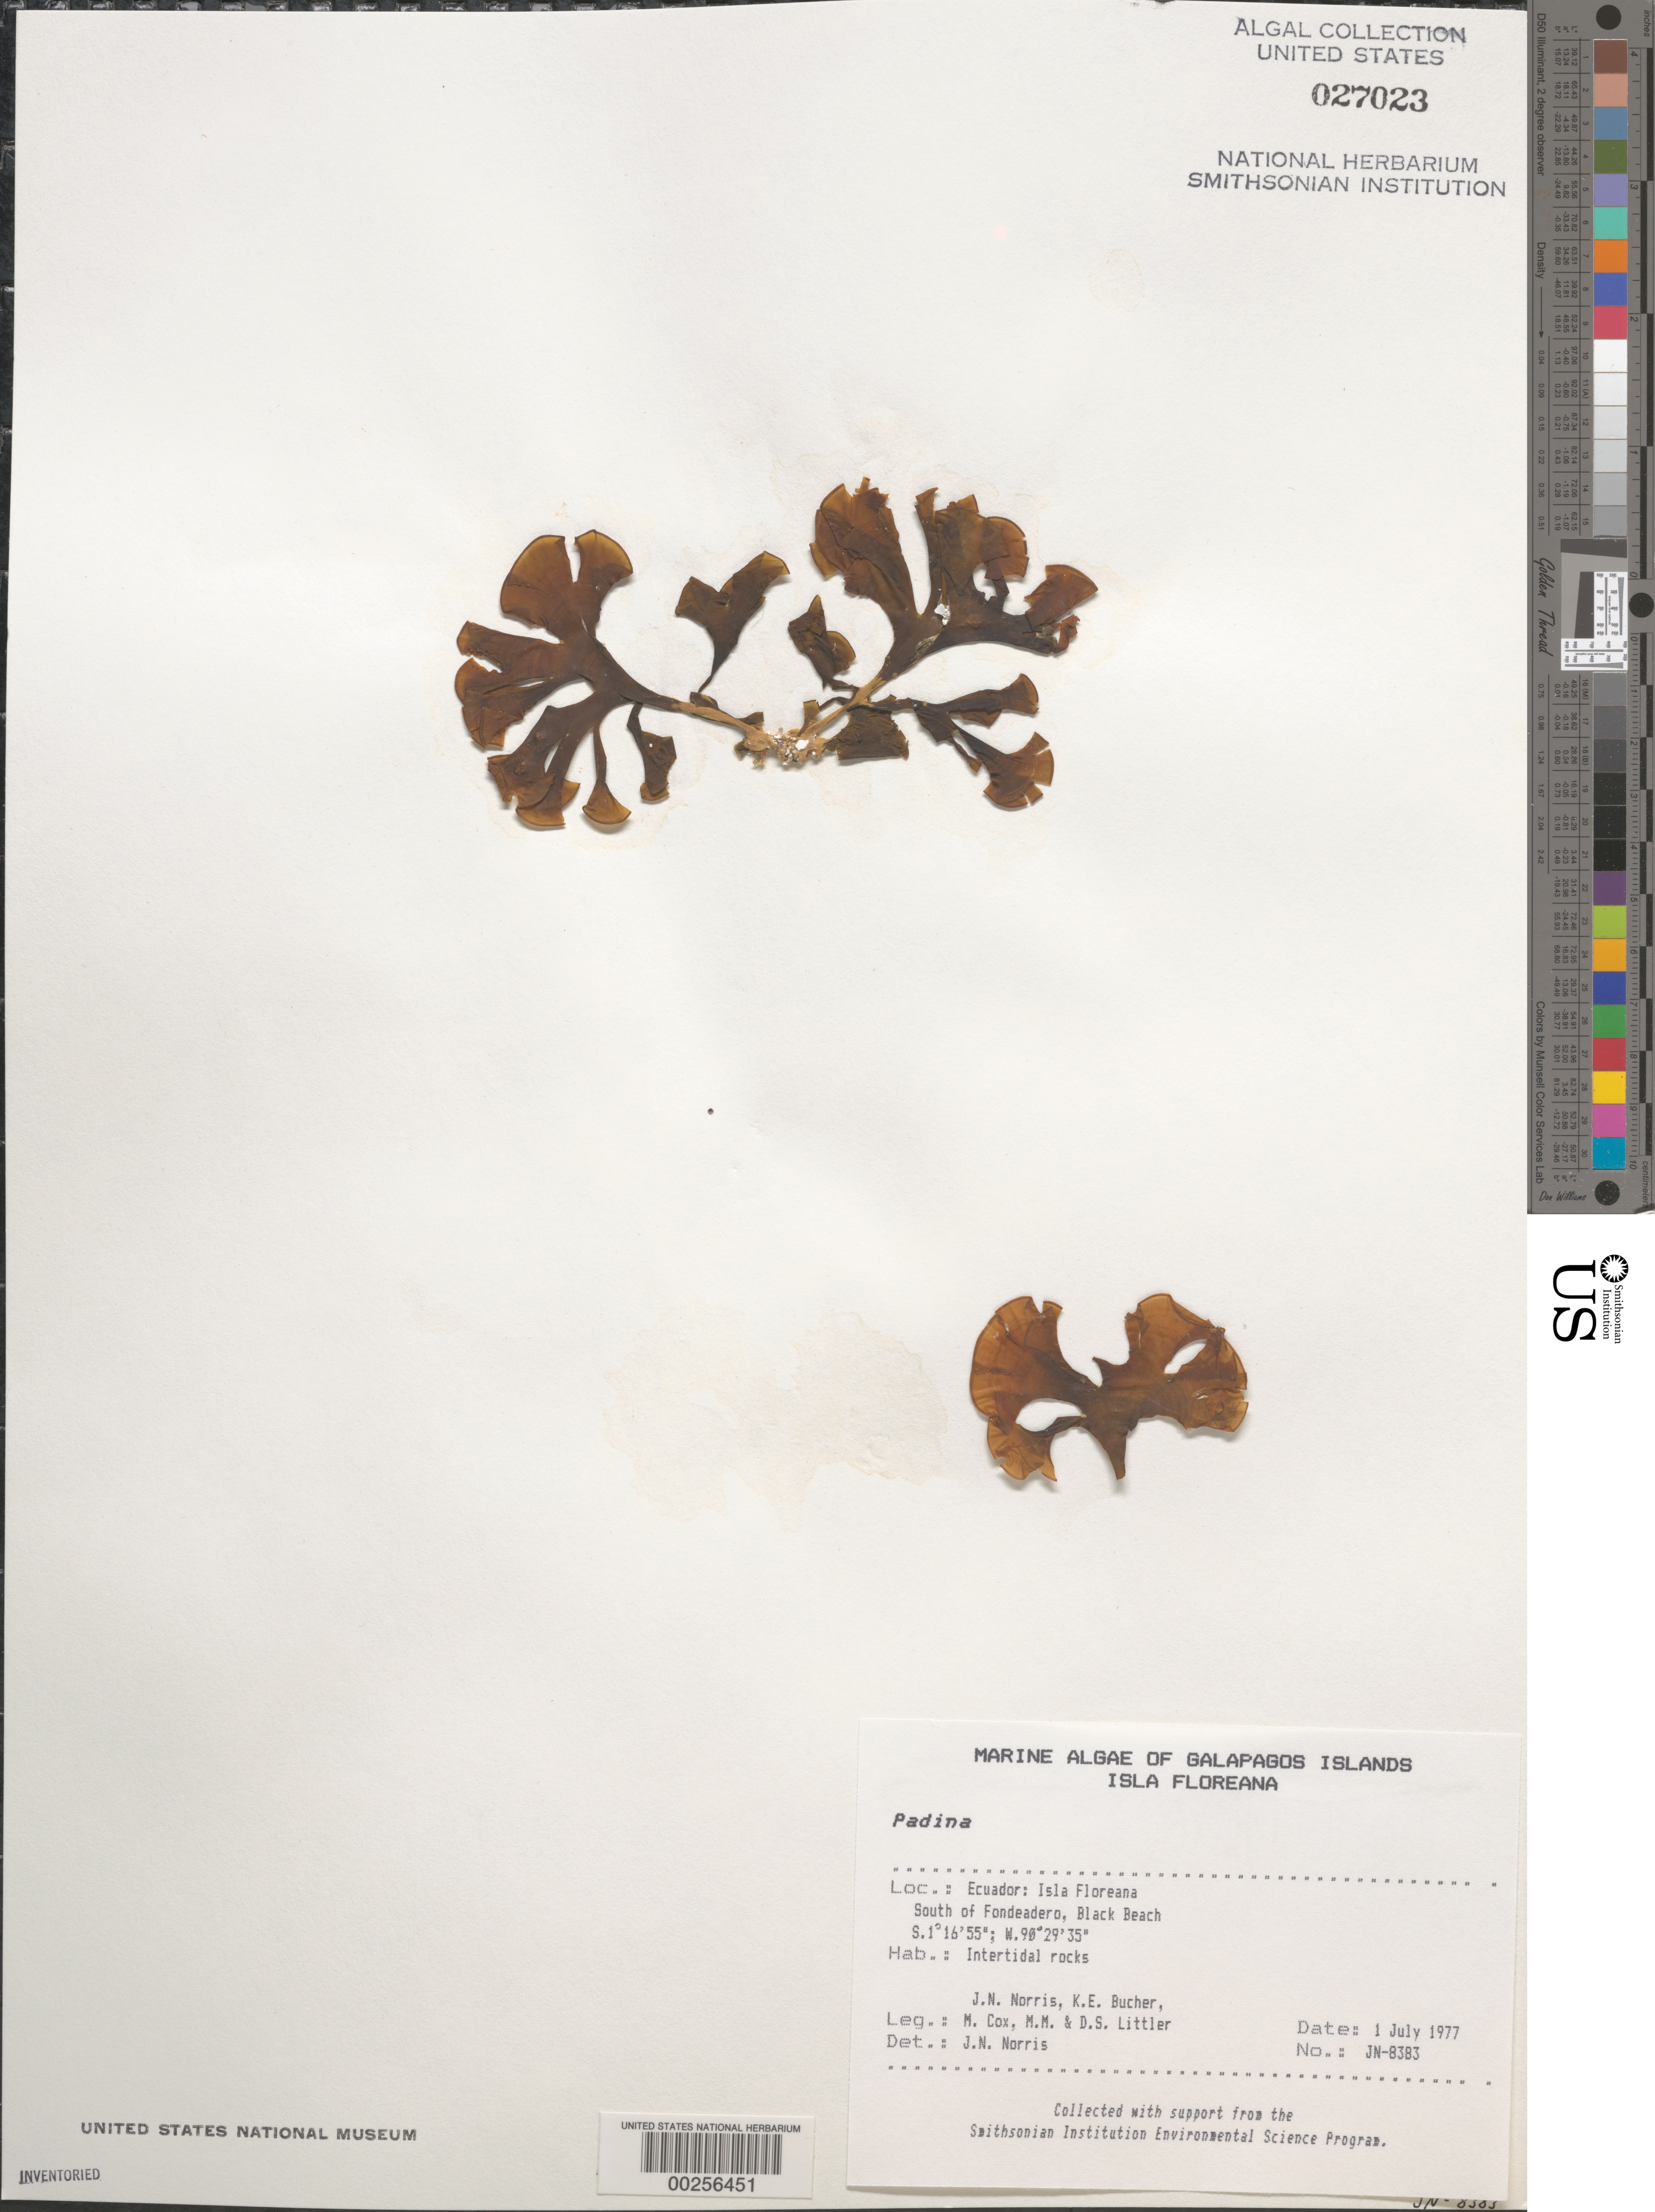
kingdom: Chromista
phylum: Ochrophyta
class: Phaeophyceae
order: Dictyotales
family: Dictyotaceae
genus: Padina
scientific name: Padina sp.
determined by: Norris, James N.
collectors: J. N. Norris, K. E. Bucher, M. Cox, M. M. Littler & D. S. Littler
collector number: JN-8383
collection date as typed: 01 Jul 1977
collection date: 1977-07-01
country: Ecuador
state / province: Colón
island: Floreana [Charles, Santa Maria]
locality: Black Beach south of Fondeadero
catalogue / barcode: US 27023